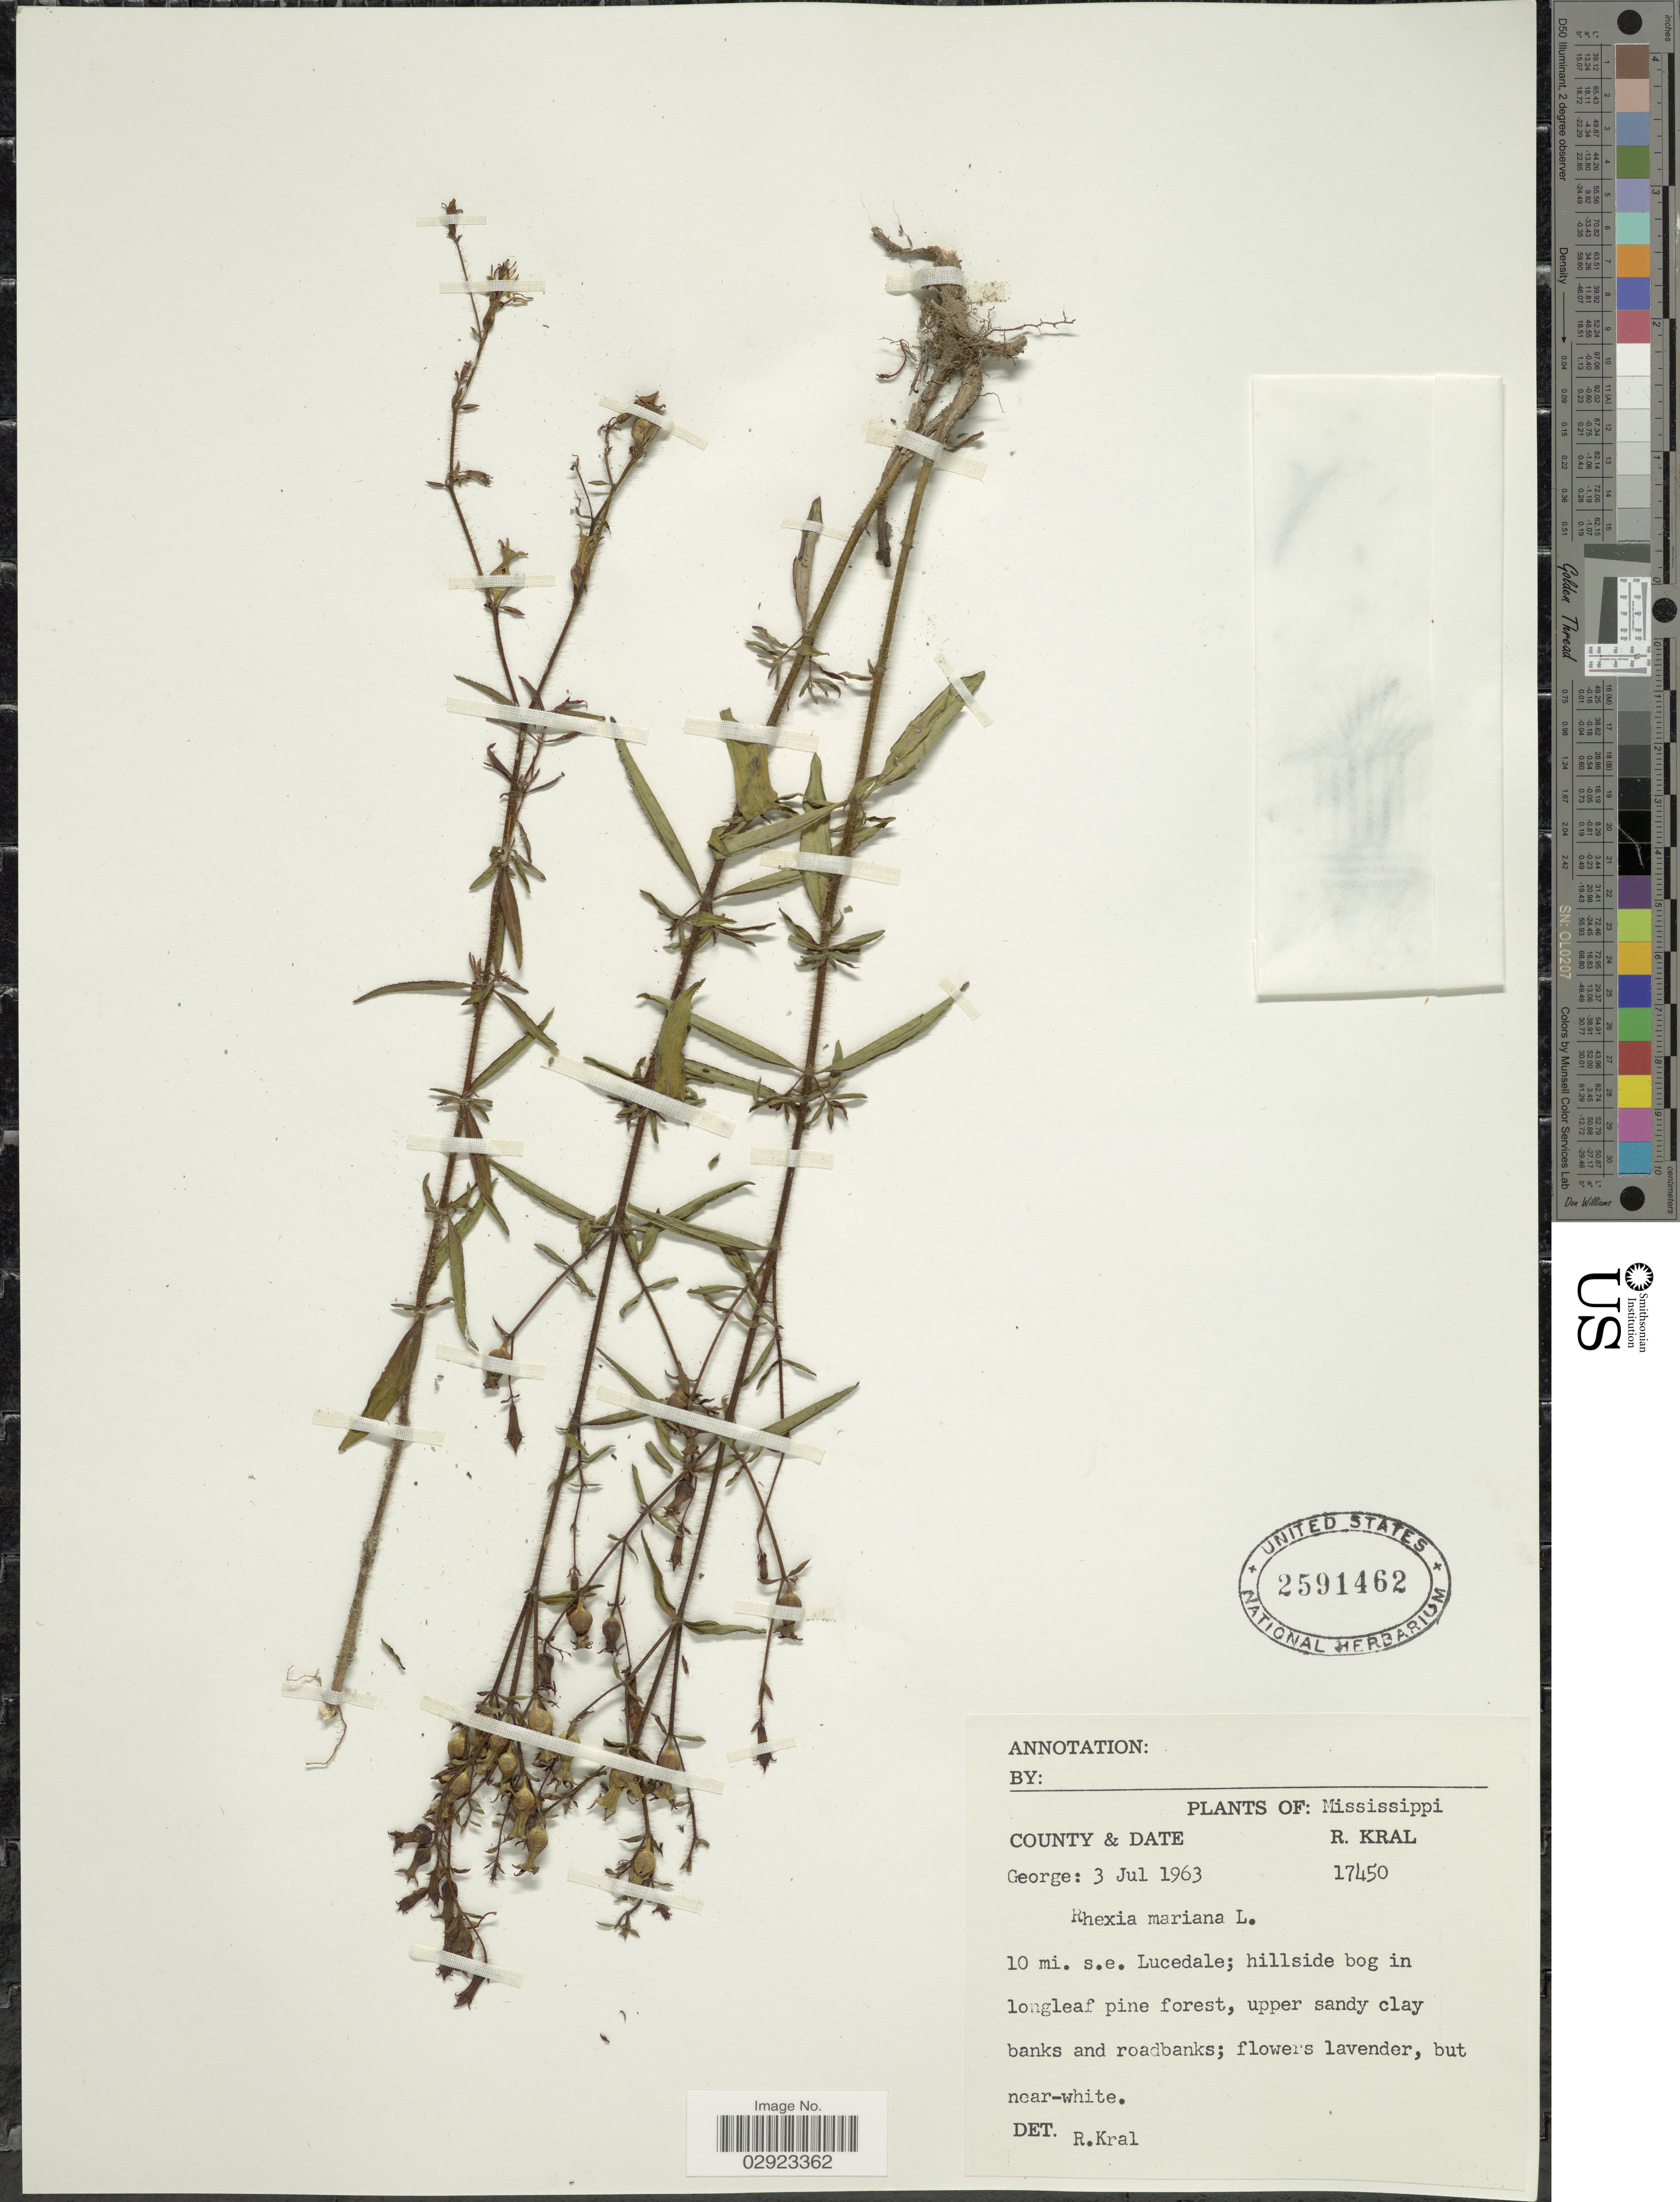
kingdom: Plantae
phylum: Tracheophyta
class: Magnoliopsida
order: Myrtales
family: Melastomataceae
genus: Rhexia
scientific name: Rhexia mariana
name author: L.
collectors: R. Kral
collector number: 17450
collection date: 1963-07-03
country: United States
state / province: Mississippi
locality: County George, 10 mi. s.e. Lucedale.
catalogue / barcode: US 2591462